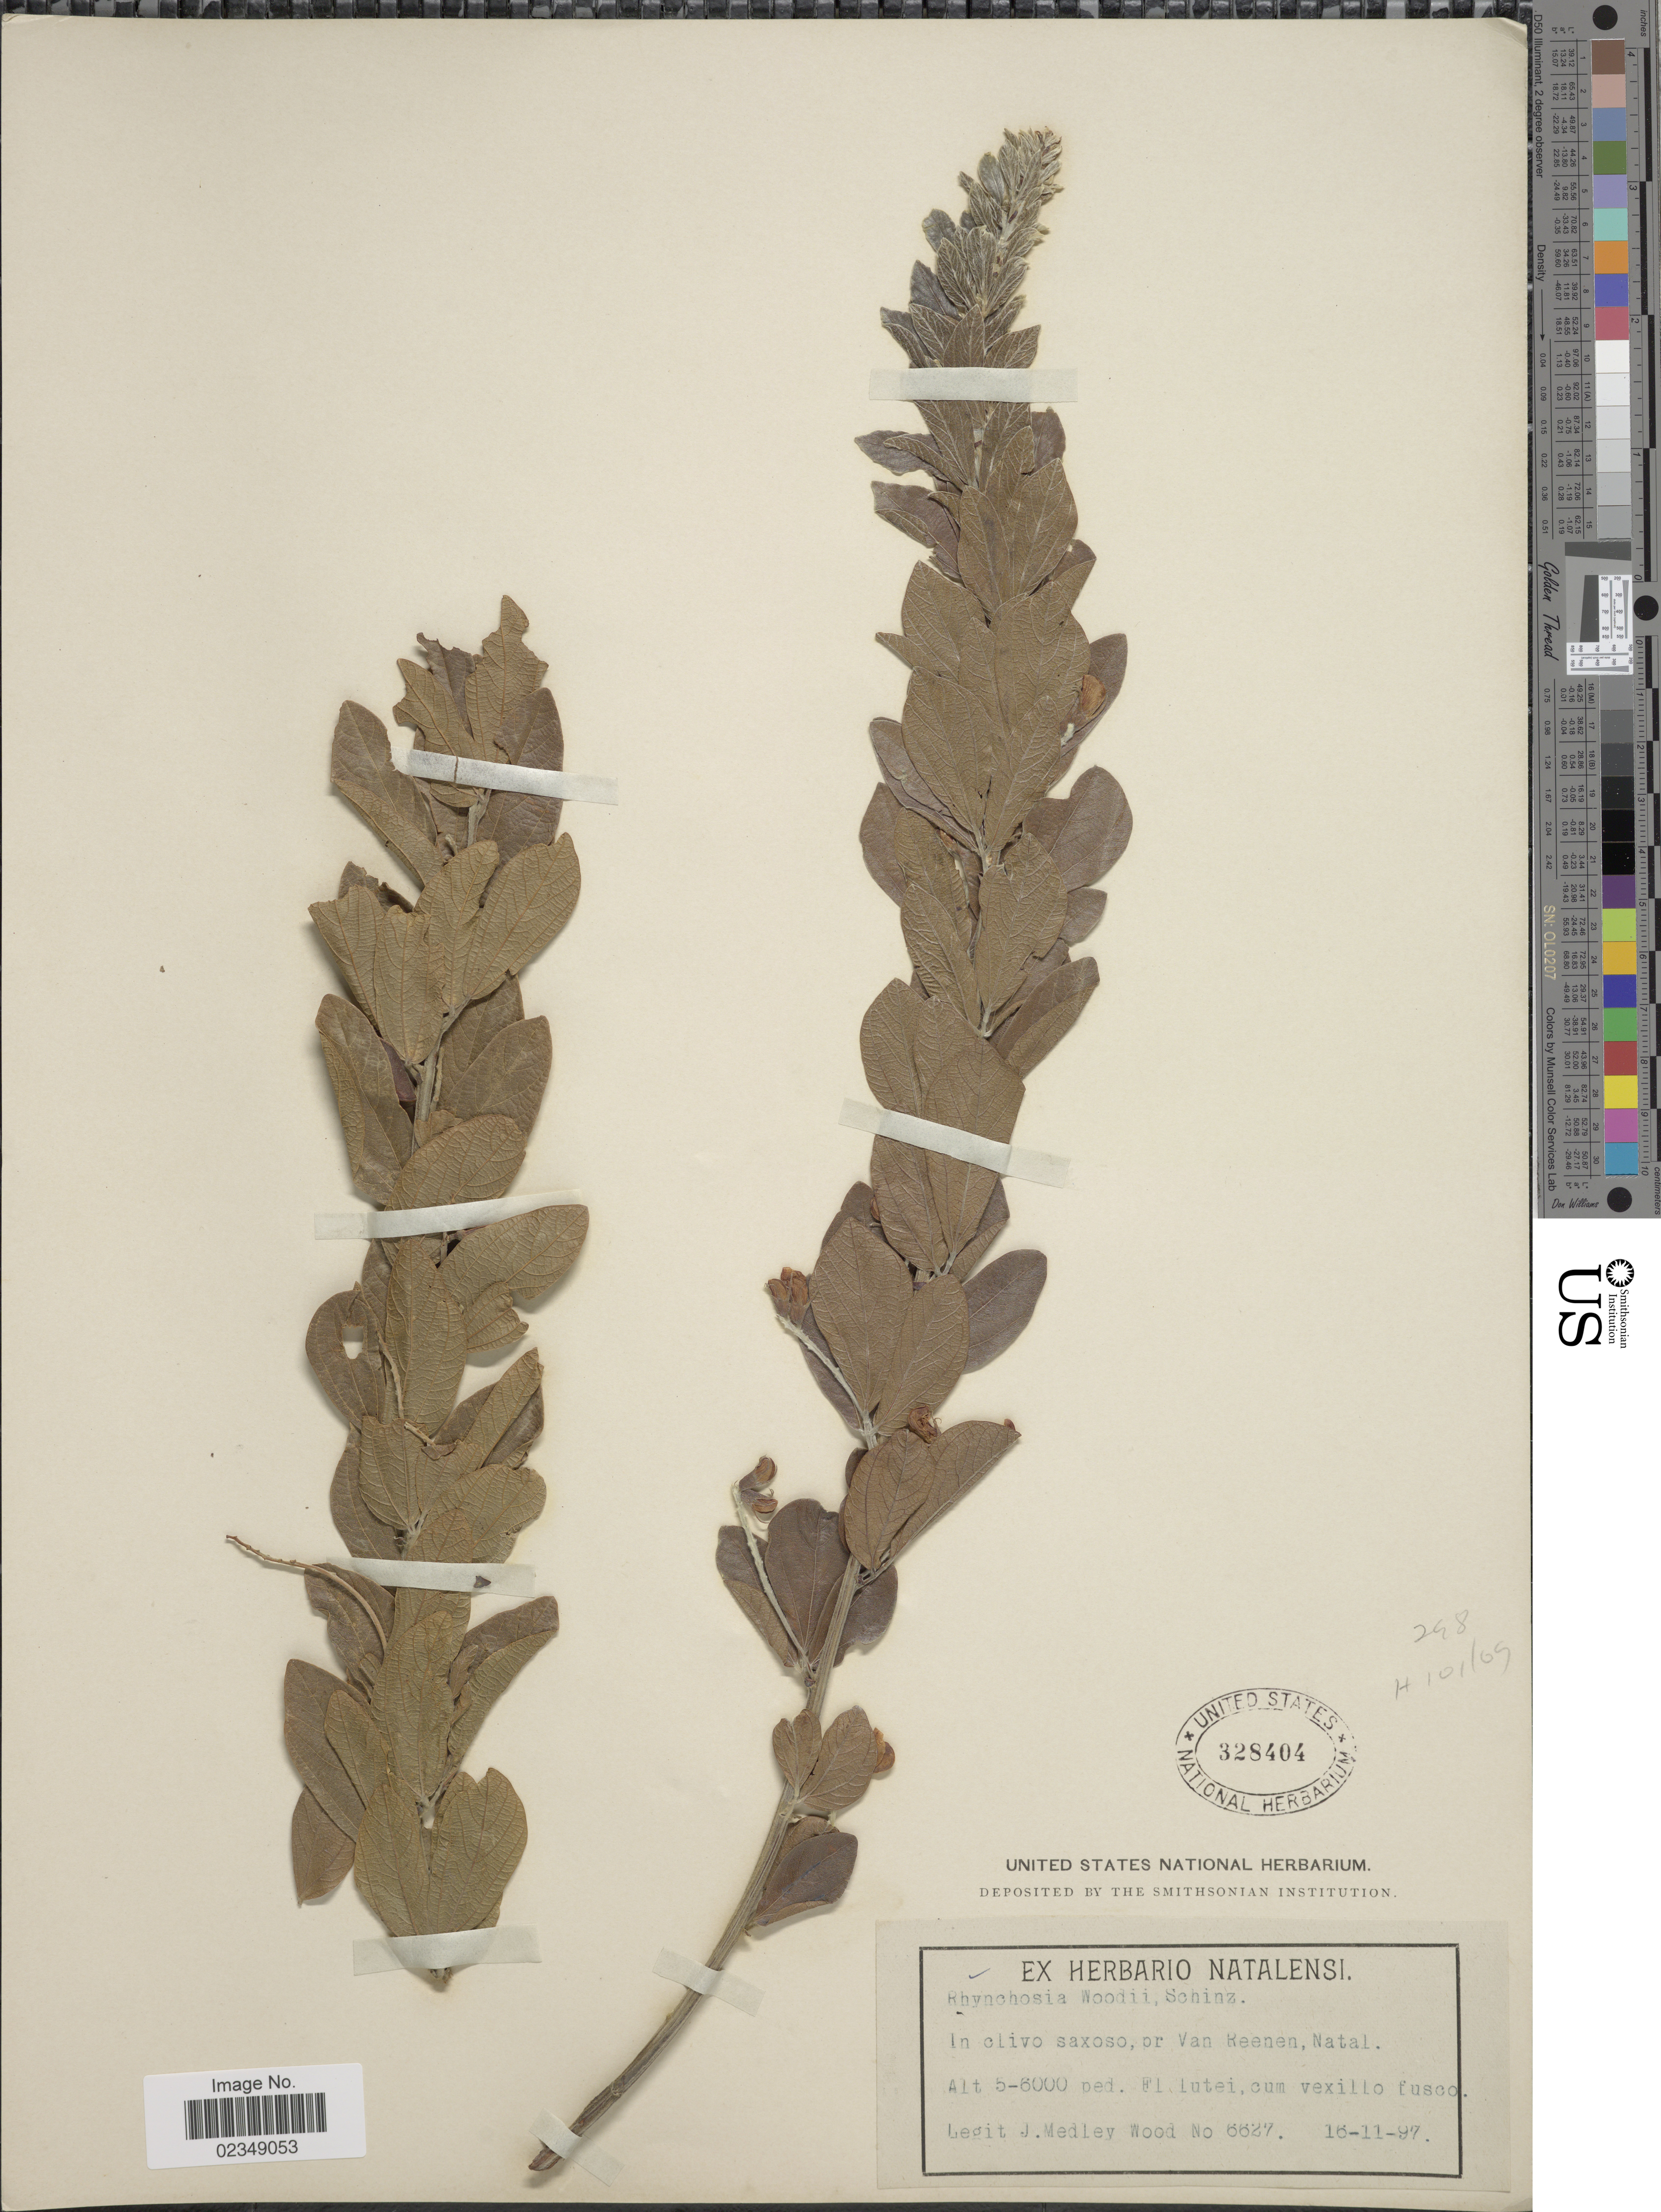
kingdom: Plantae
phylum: Tracheophyta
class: Magnoliopsida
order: Fabales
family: Fabaceae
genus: Rhynchosia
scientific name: Rhynchosia woodii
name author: Schinz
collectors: J. Medley Wood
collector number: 6627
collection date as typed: Transcribed d/m/y: 16/11/97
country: South Africa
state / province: KwaZulu-Natal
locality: In clivio saxoso , pr Van Reenen, Natal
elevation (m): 1524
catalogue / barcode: US 328404